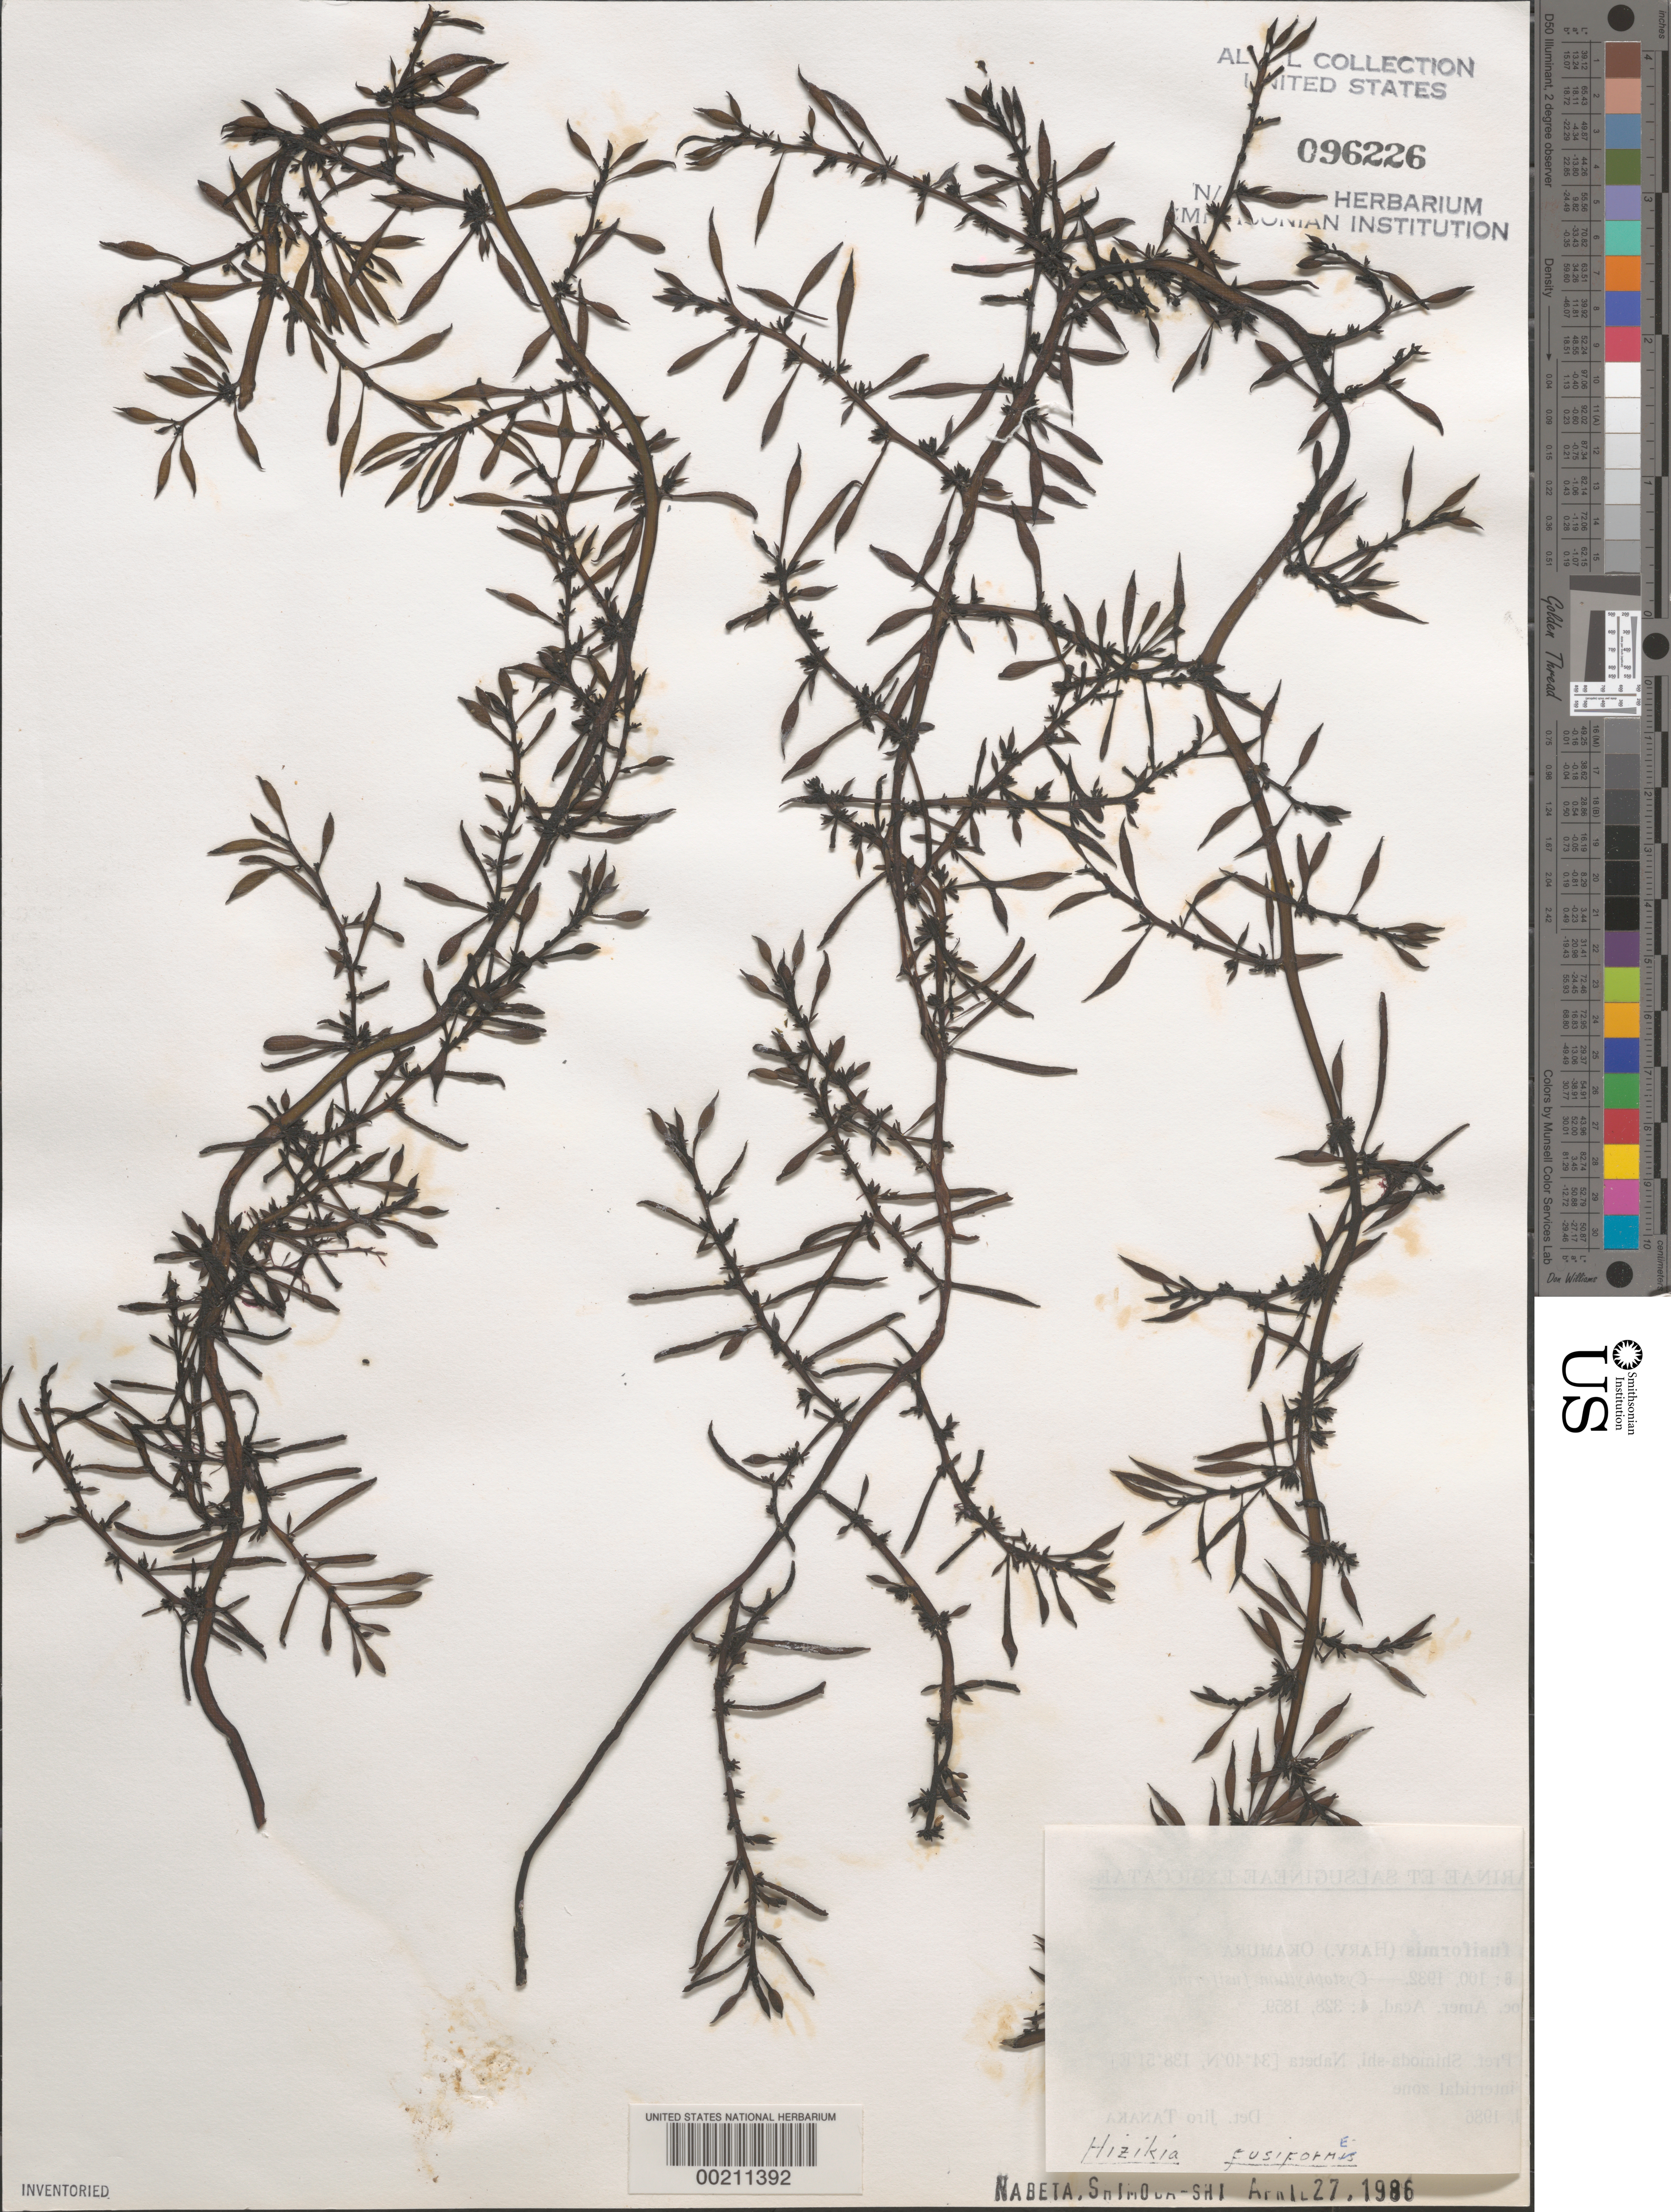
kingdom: Chromista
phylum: Ochrophyta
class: Phaeophyceae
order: Fucales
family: Sargassaceae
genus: Sargassum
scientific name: Sargassum fusiforme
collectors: J. Tanaka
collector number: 46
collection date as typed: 27 Apr 1986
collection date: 1986-04-27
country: Japan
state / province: Sizuoka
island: Honshu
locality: Nabeta, Shimoda-shi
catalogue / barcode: US 96226